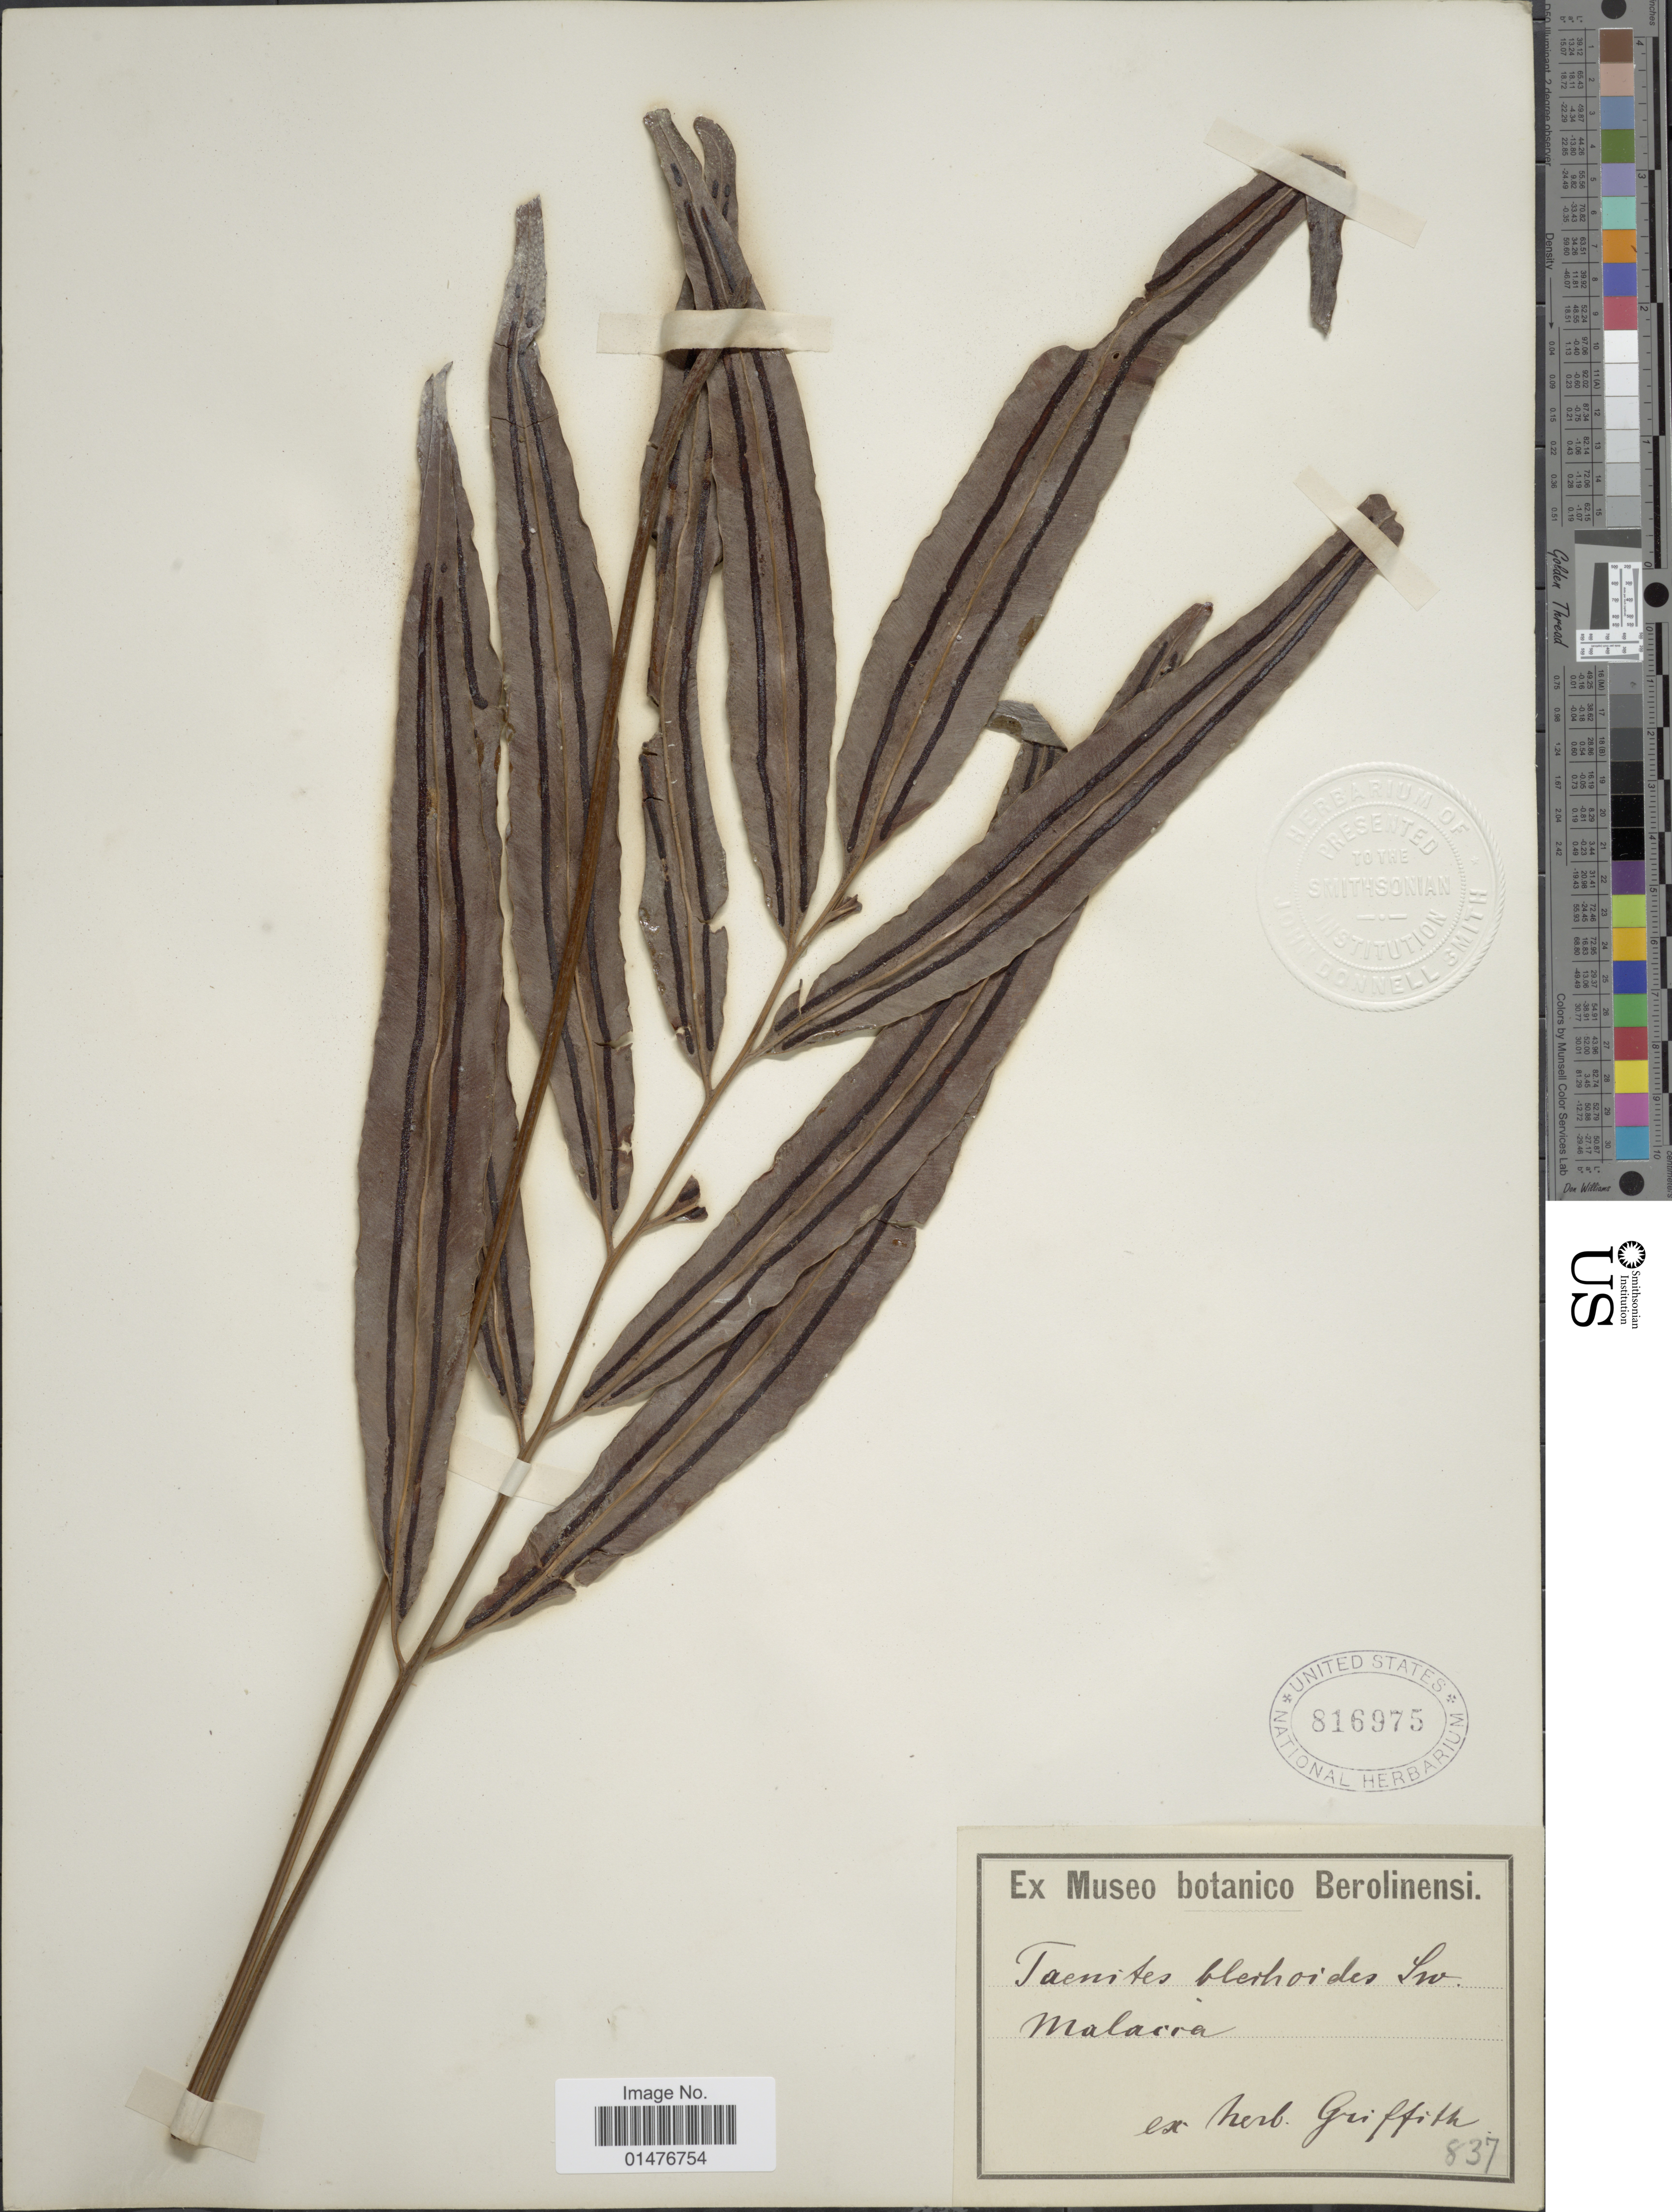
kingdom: Plantae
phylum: Tracheophyta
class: Polypodiopsida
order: Polypodiales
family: Pteridaceae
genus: Taenitis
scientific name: Taenitis blechnoides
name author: (Willd.) Sw.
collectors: ex herb. Griffith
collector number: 837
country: Malaysia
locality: Malacia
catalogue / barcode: US 816975